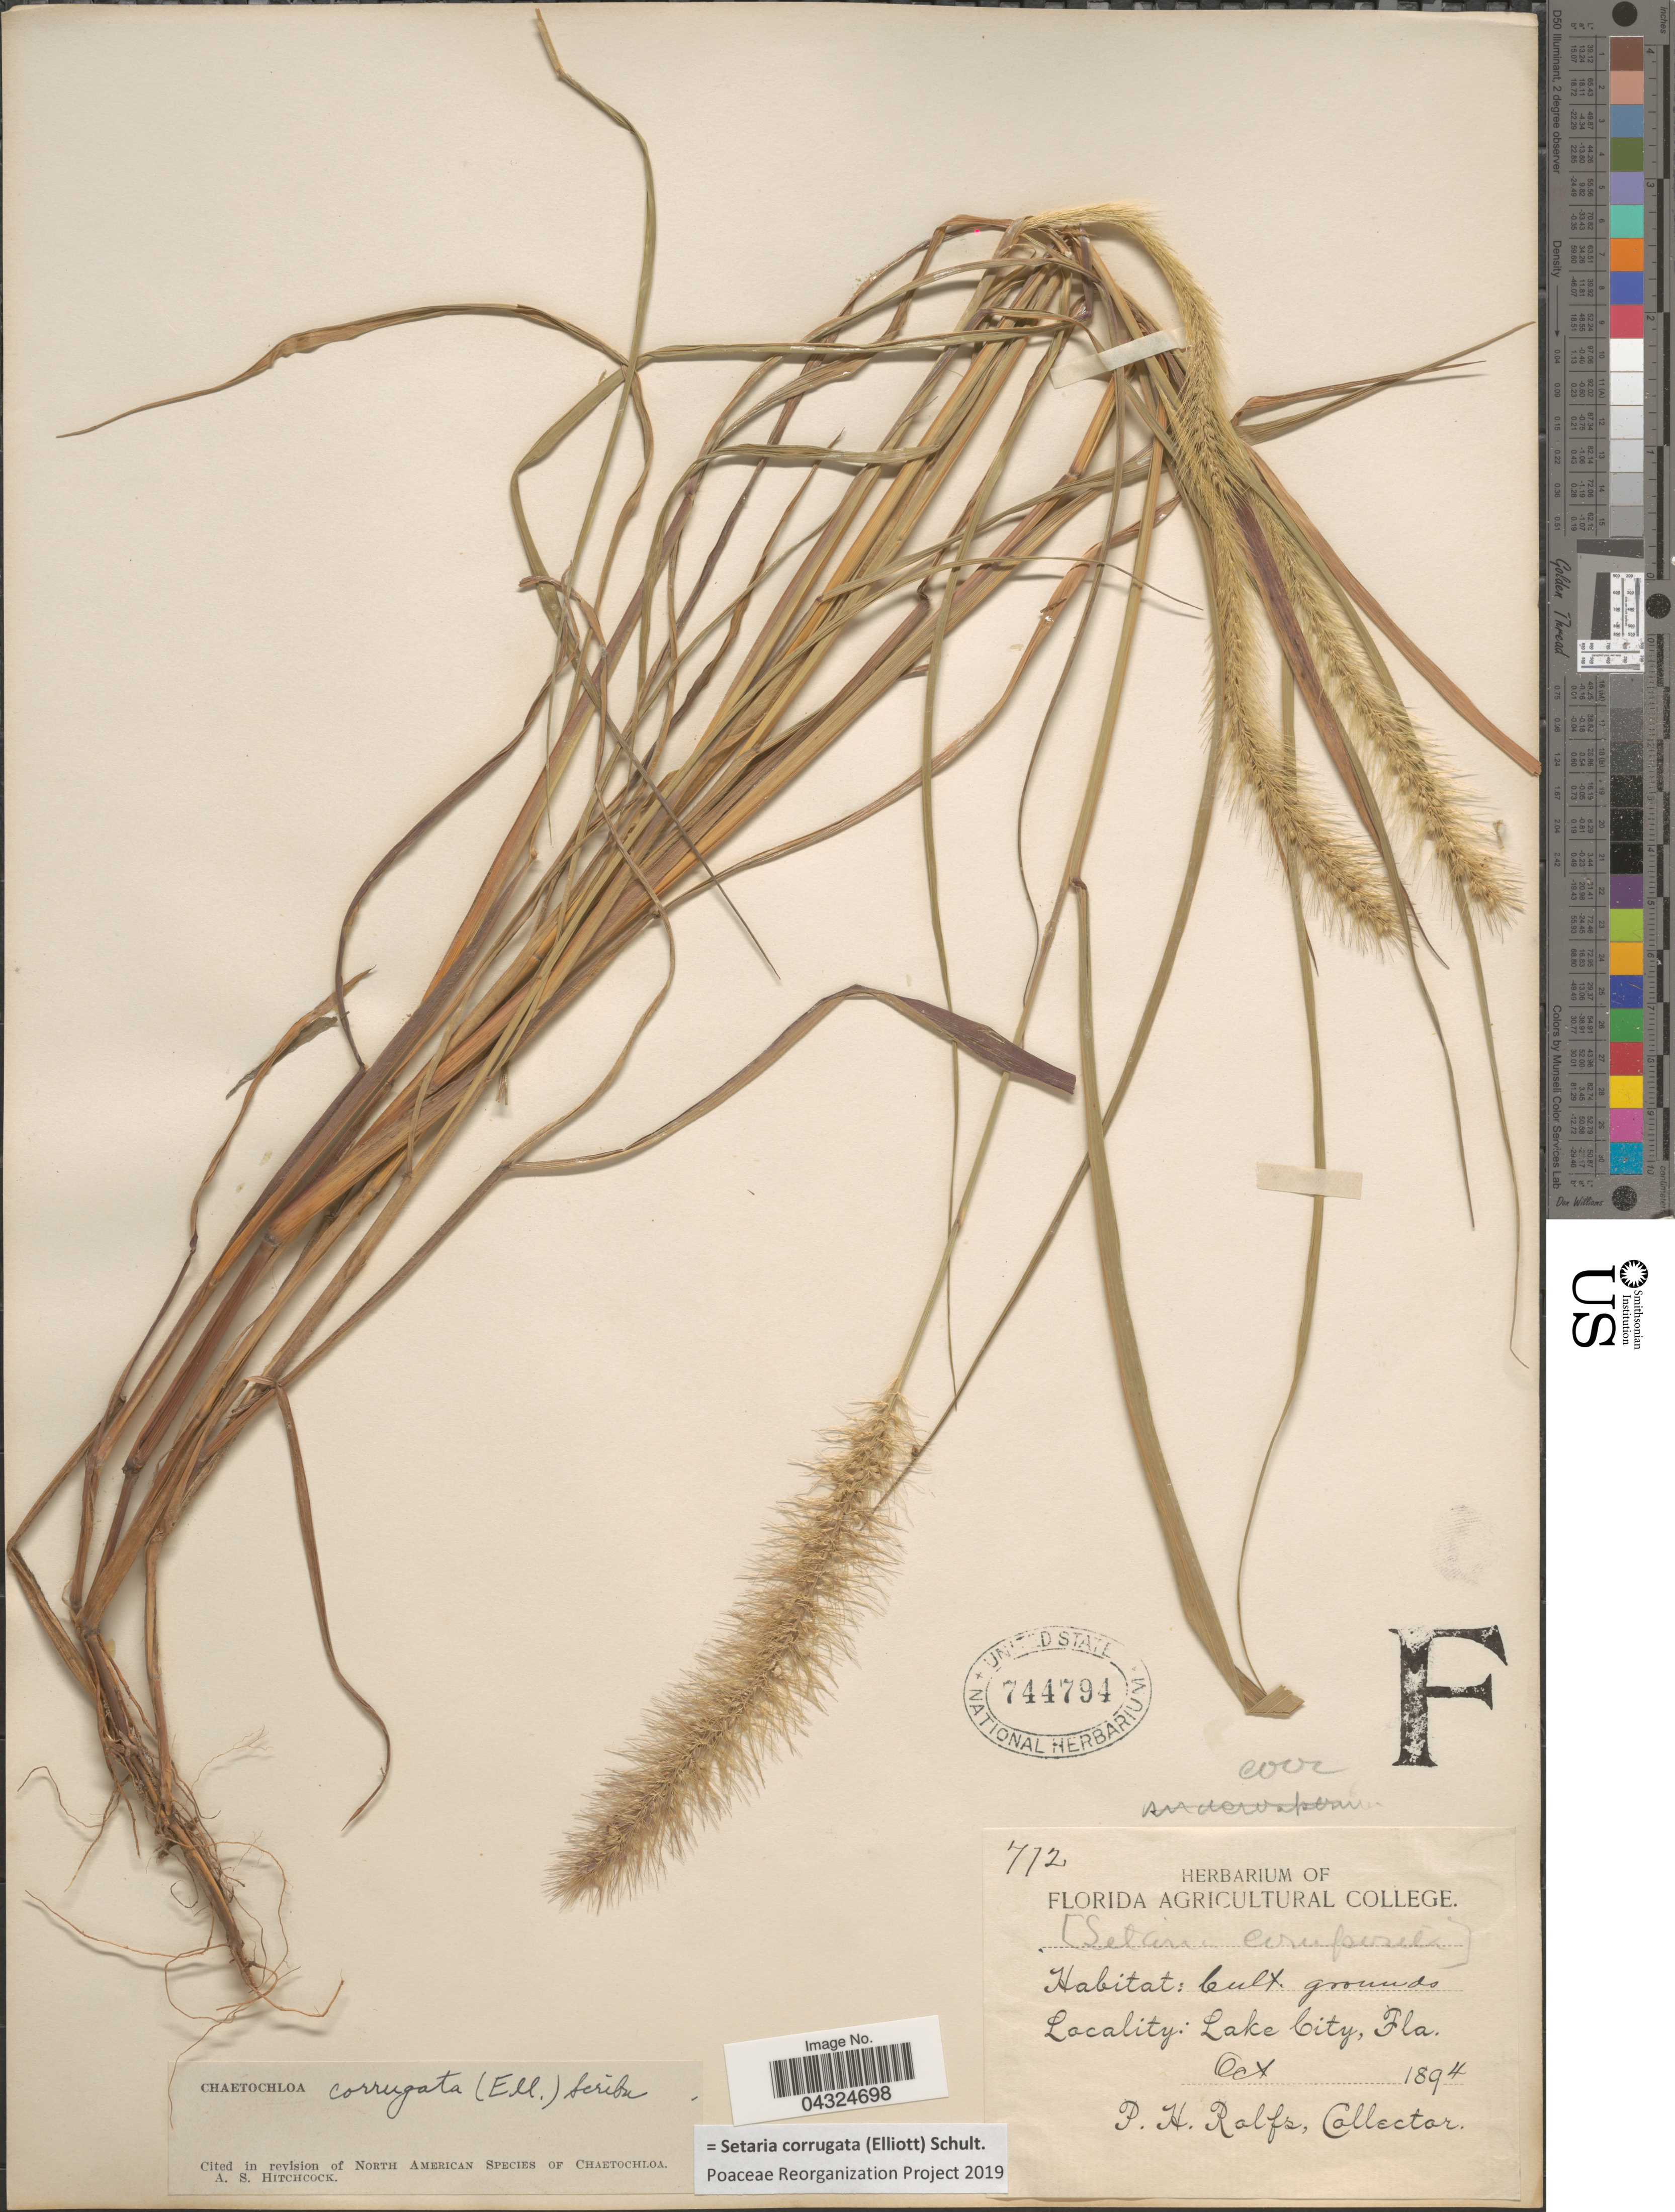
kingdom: Plantae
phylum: Tracheophyta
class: Liliopsida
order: Poales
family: Poaceae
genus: Setaria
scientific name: Setaria corrugata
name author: (Elliott) Schult.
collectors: P. Ralfs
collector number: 772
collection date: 1894-10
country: United States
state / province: Florida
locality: Cult. grounds. Lake City.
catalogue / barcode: US 744794